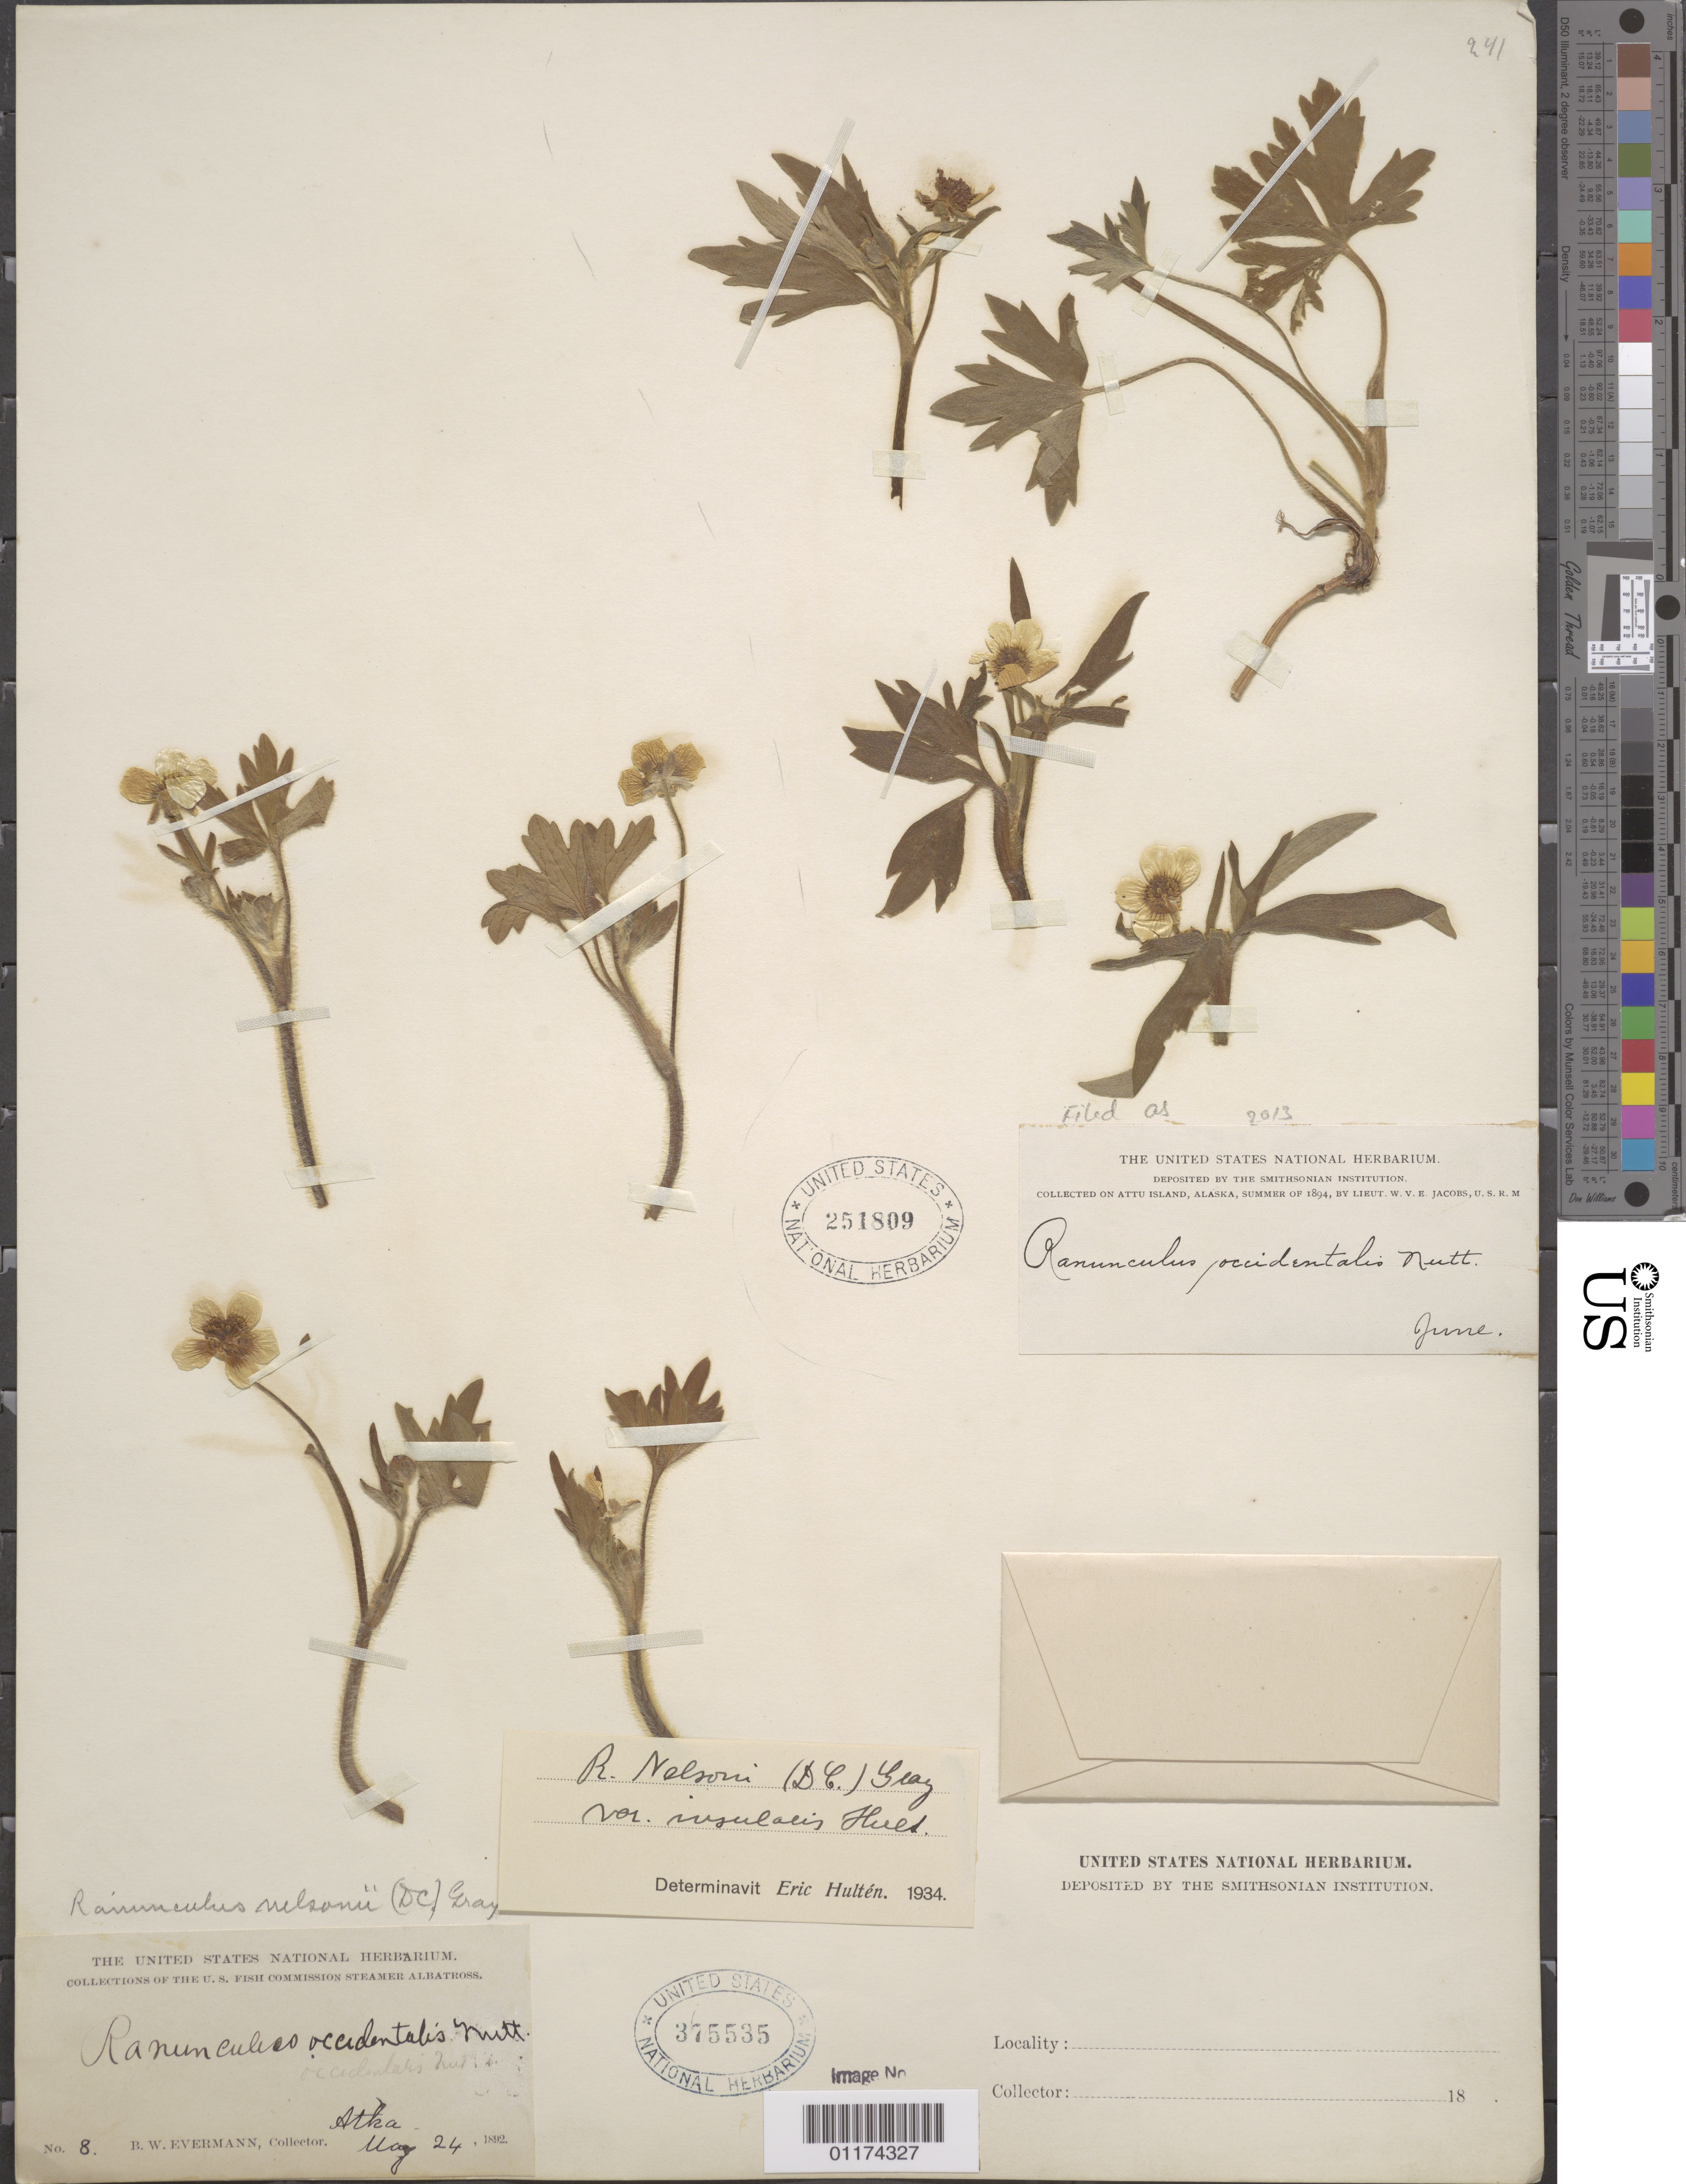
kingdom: Plantae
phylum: Tracheophyta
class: Magnoliopsida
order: Ranunculales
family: Ranunculaceae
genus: Ranunculus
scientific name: Ranunculus occidentalis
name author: Nutt.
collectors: W. V. E. Jacobs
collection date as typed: Jun 1894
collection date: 1894-06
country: United States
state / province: Alaska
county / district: Aleutian Islands Division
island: Attu Island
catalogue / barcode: US 251809-2